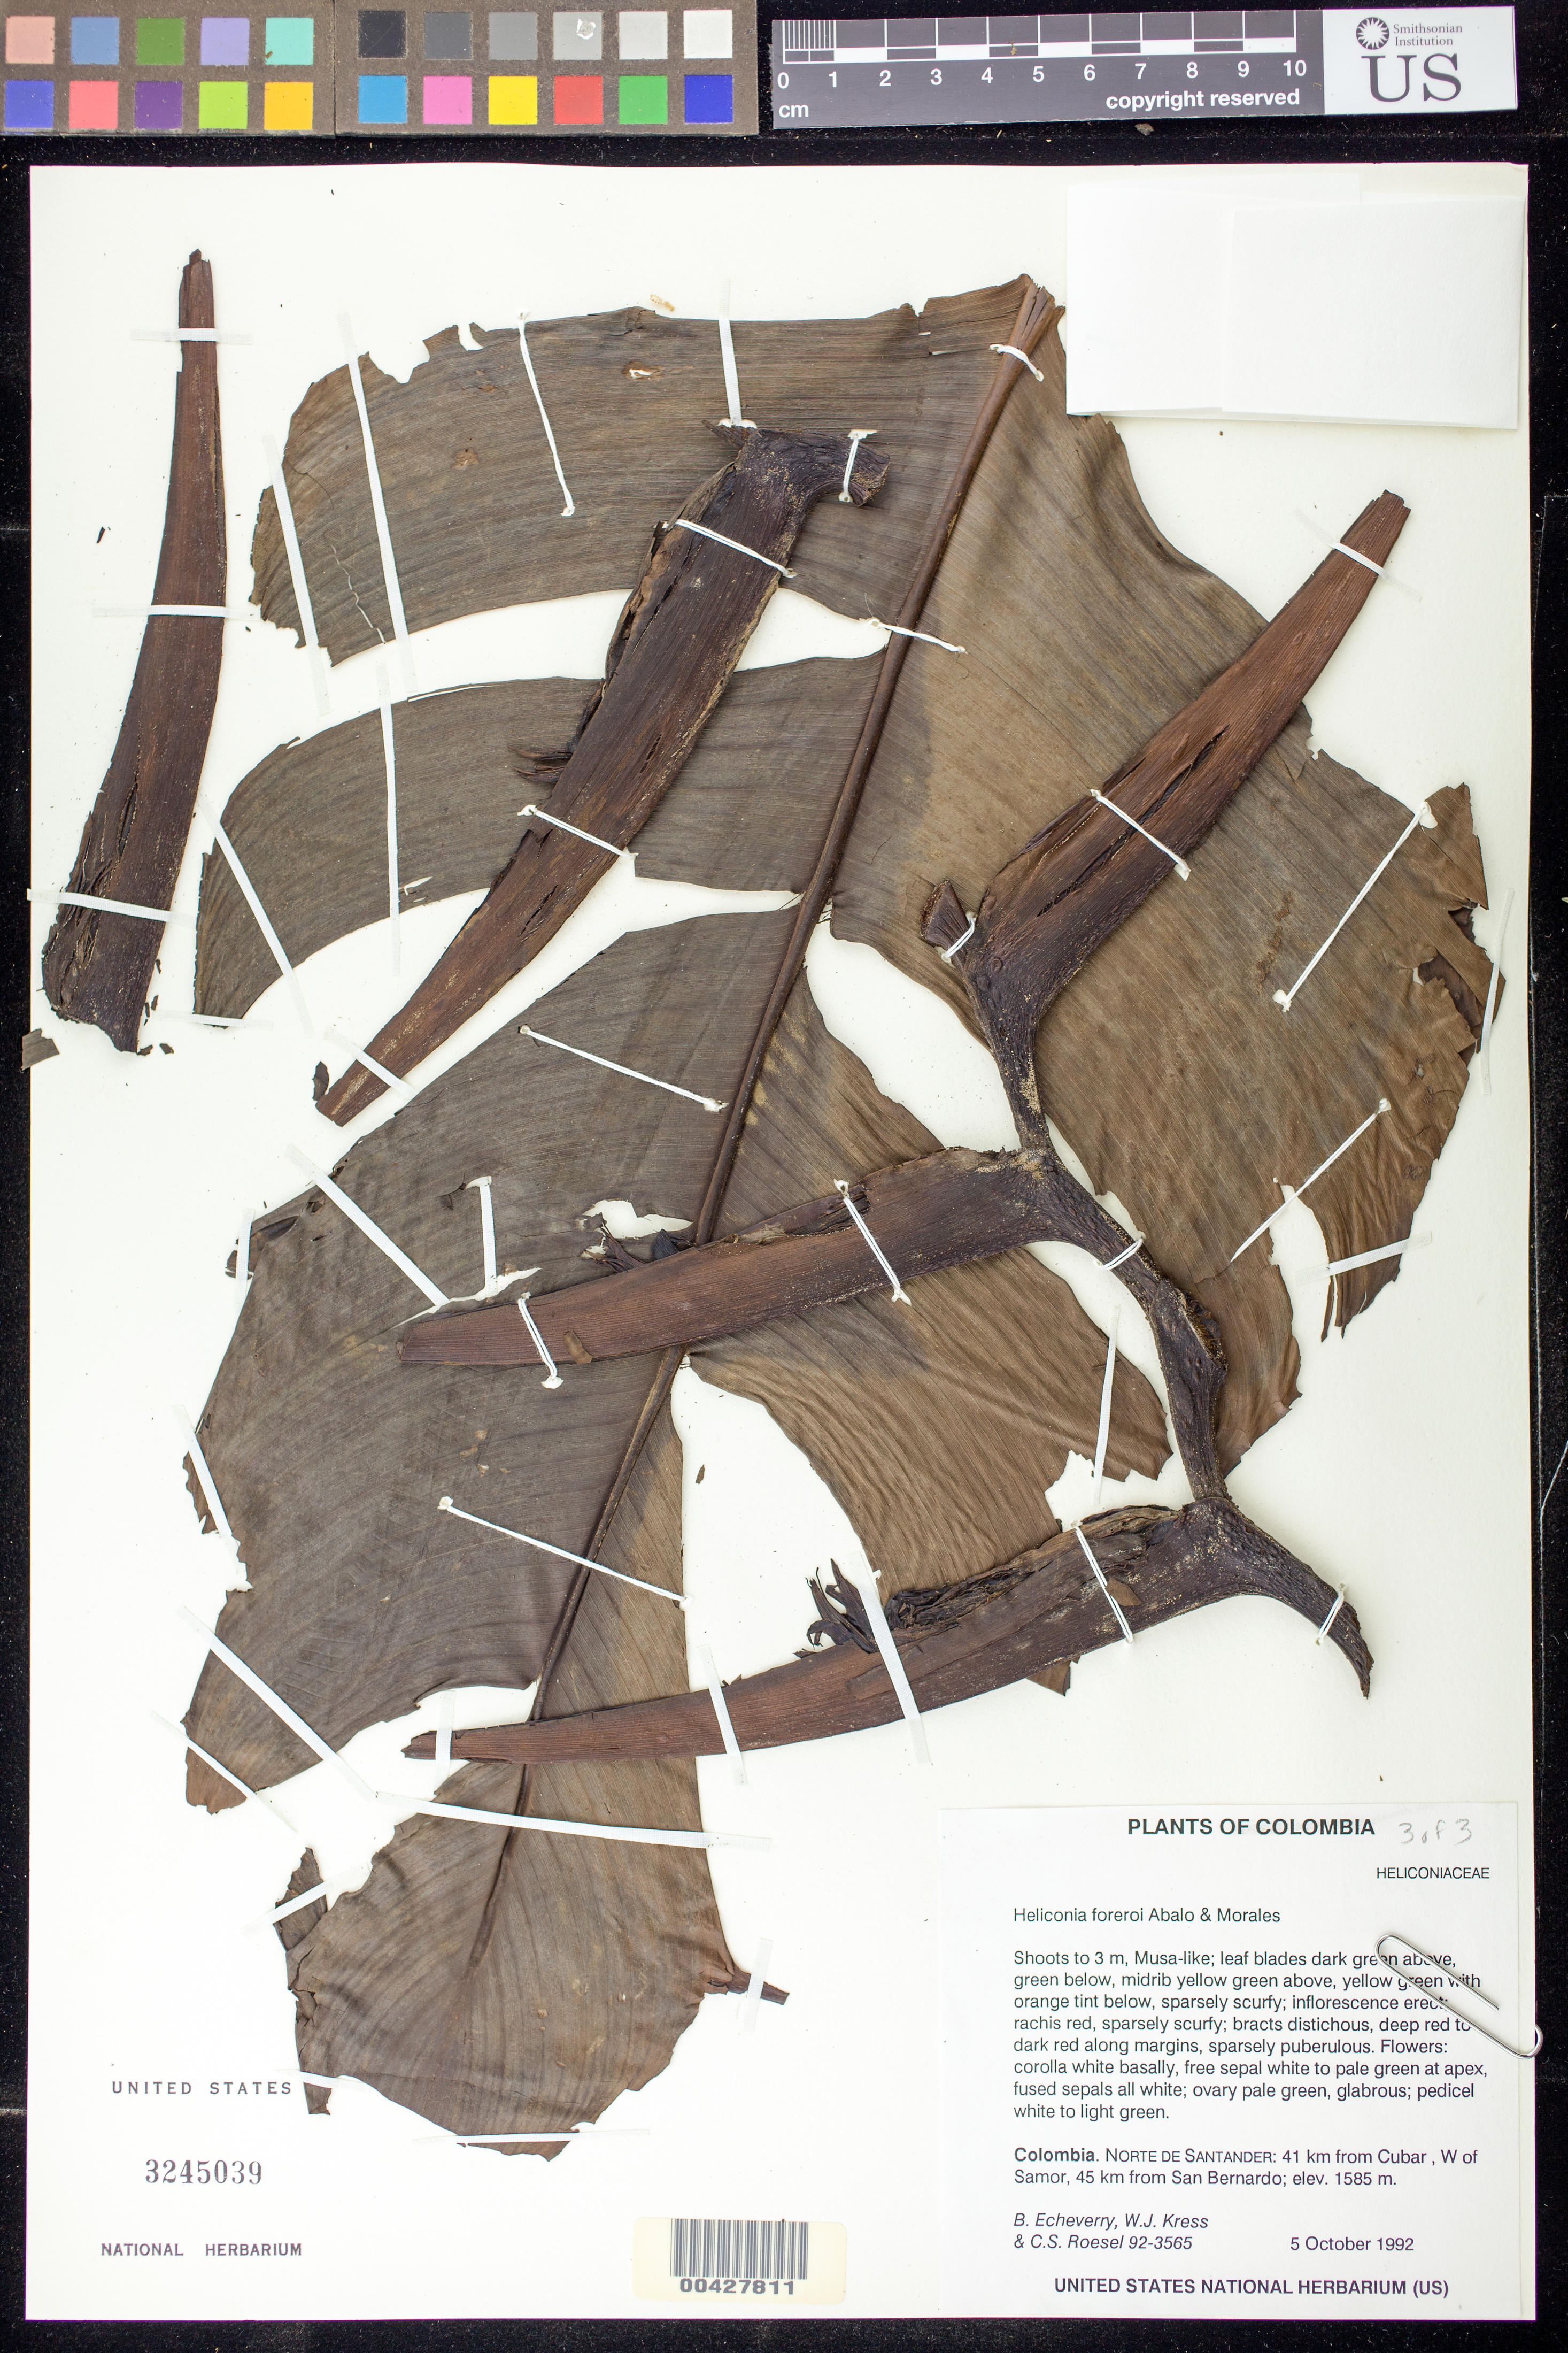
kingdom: Plantae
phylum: Tracheophyta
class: Liliopsida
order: Zingiberales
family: Heliconiaceae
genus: Heliconia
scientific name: Heliconia foreroi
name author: Abalo & G. Morales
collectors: B. Echeverry, W. J. Kress & C. S. Roesel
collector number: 92-3565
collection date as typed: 05 Oct 1992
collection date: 1992-10-05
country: Colombia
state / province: Norte de Santander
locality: From Cubar to Samor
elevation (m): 1585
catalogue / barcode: US 3245039